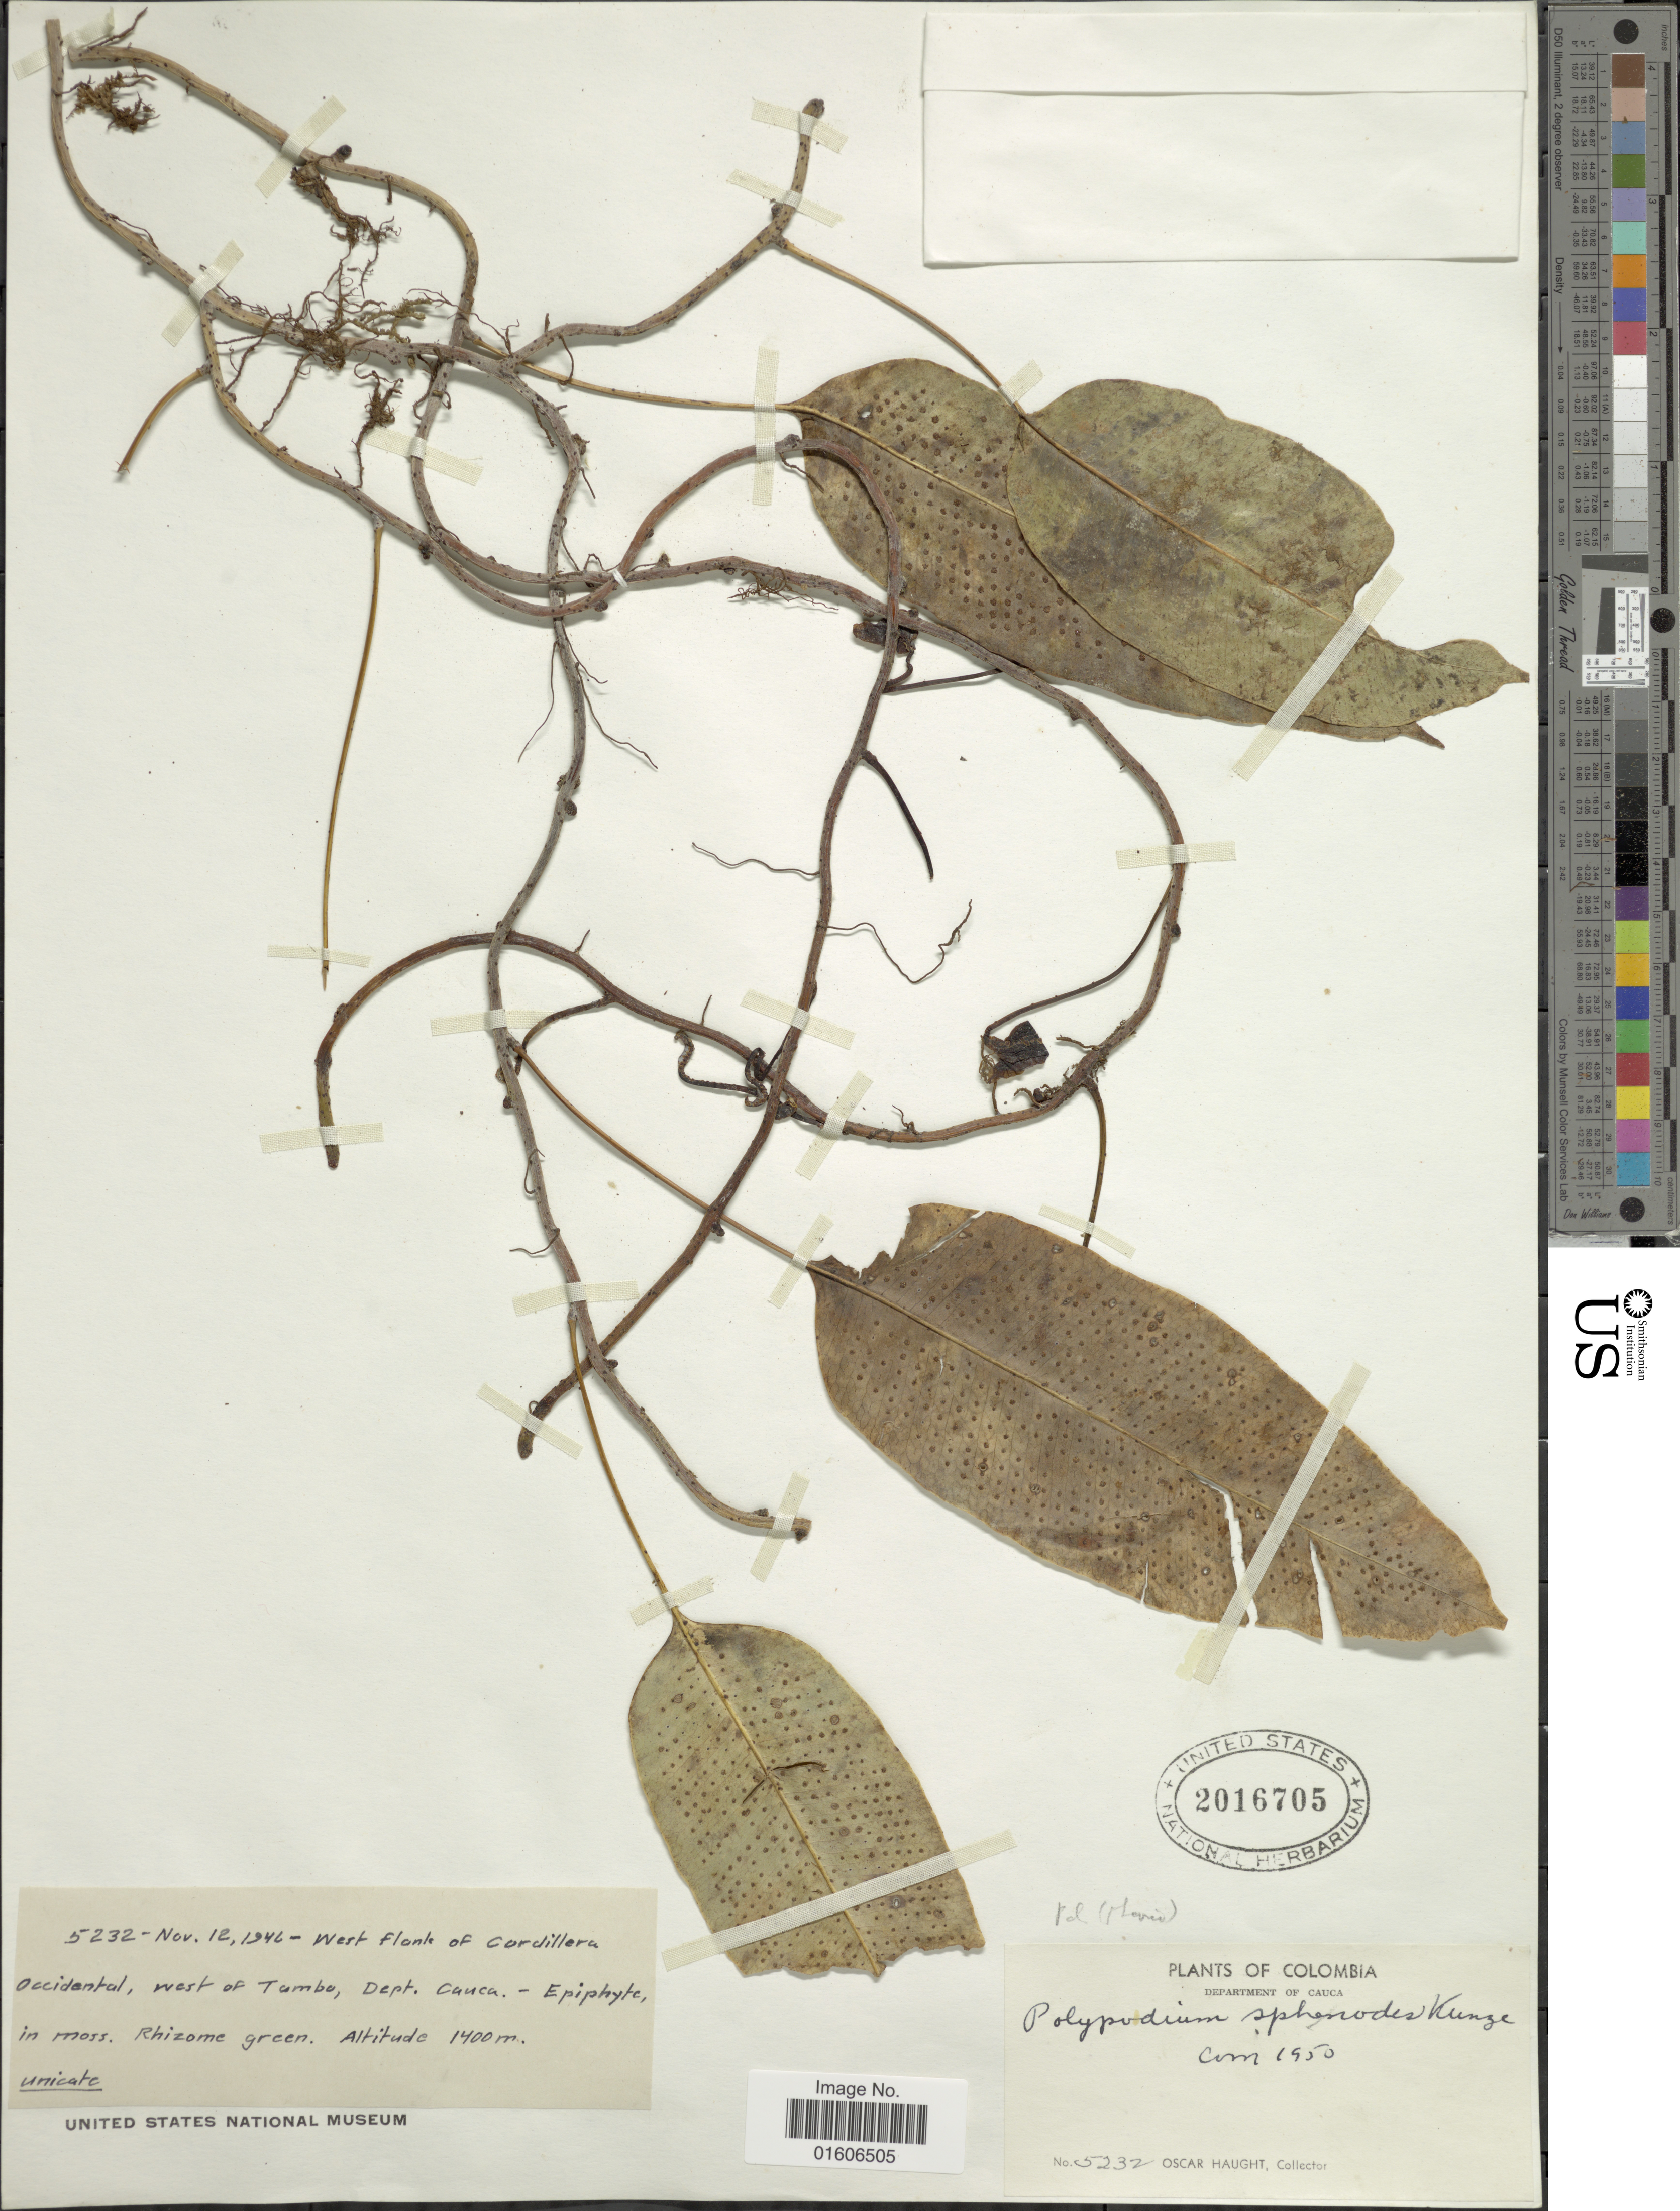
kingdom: Plantae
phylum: Tracheophyta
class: Polypodiopsida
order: Polypodiales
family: Polypodiaceae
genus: Serpocaulon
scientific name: Serpocaulon levigatum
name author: (Cav.) A.R. Sm.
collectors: O. L. Haught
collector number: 5232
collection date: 1942-11-12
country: Colombia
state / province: Cauca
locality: West flank of Cordillera Occidental, west of Tambo, Dept. Cauca.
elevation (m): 1400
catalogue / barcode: US 2016705